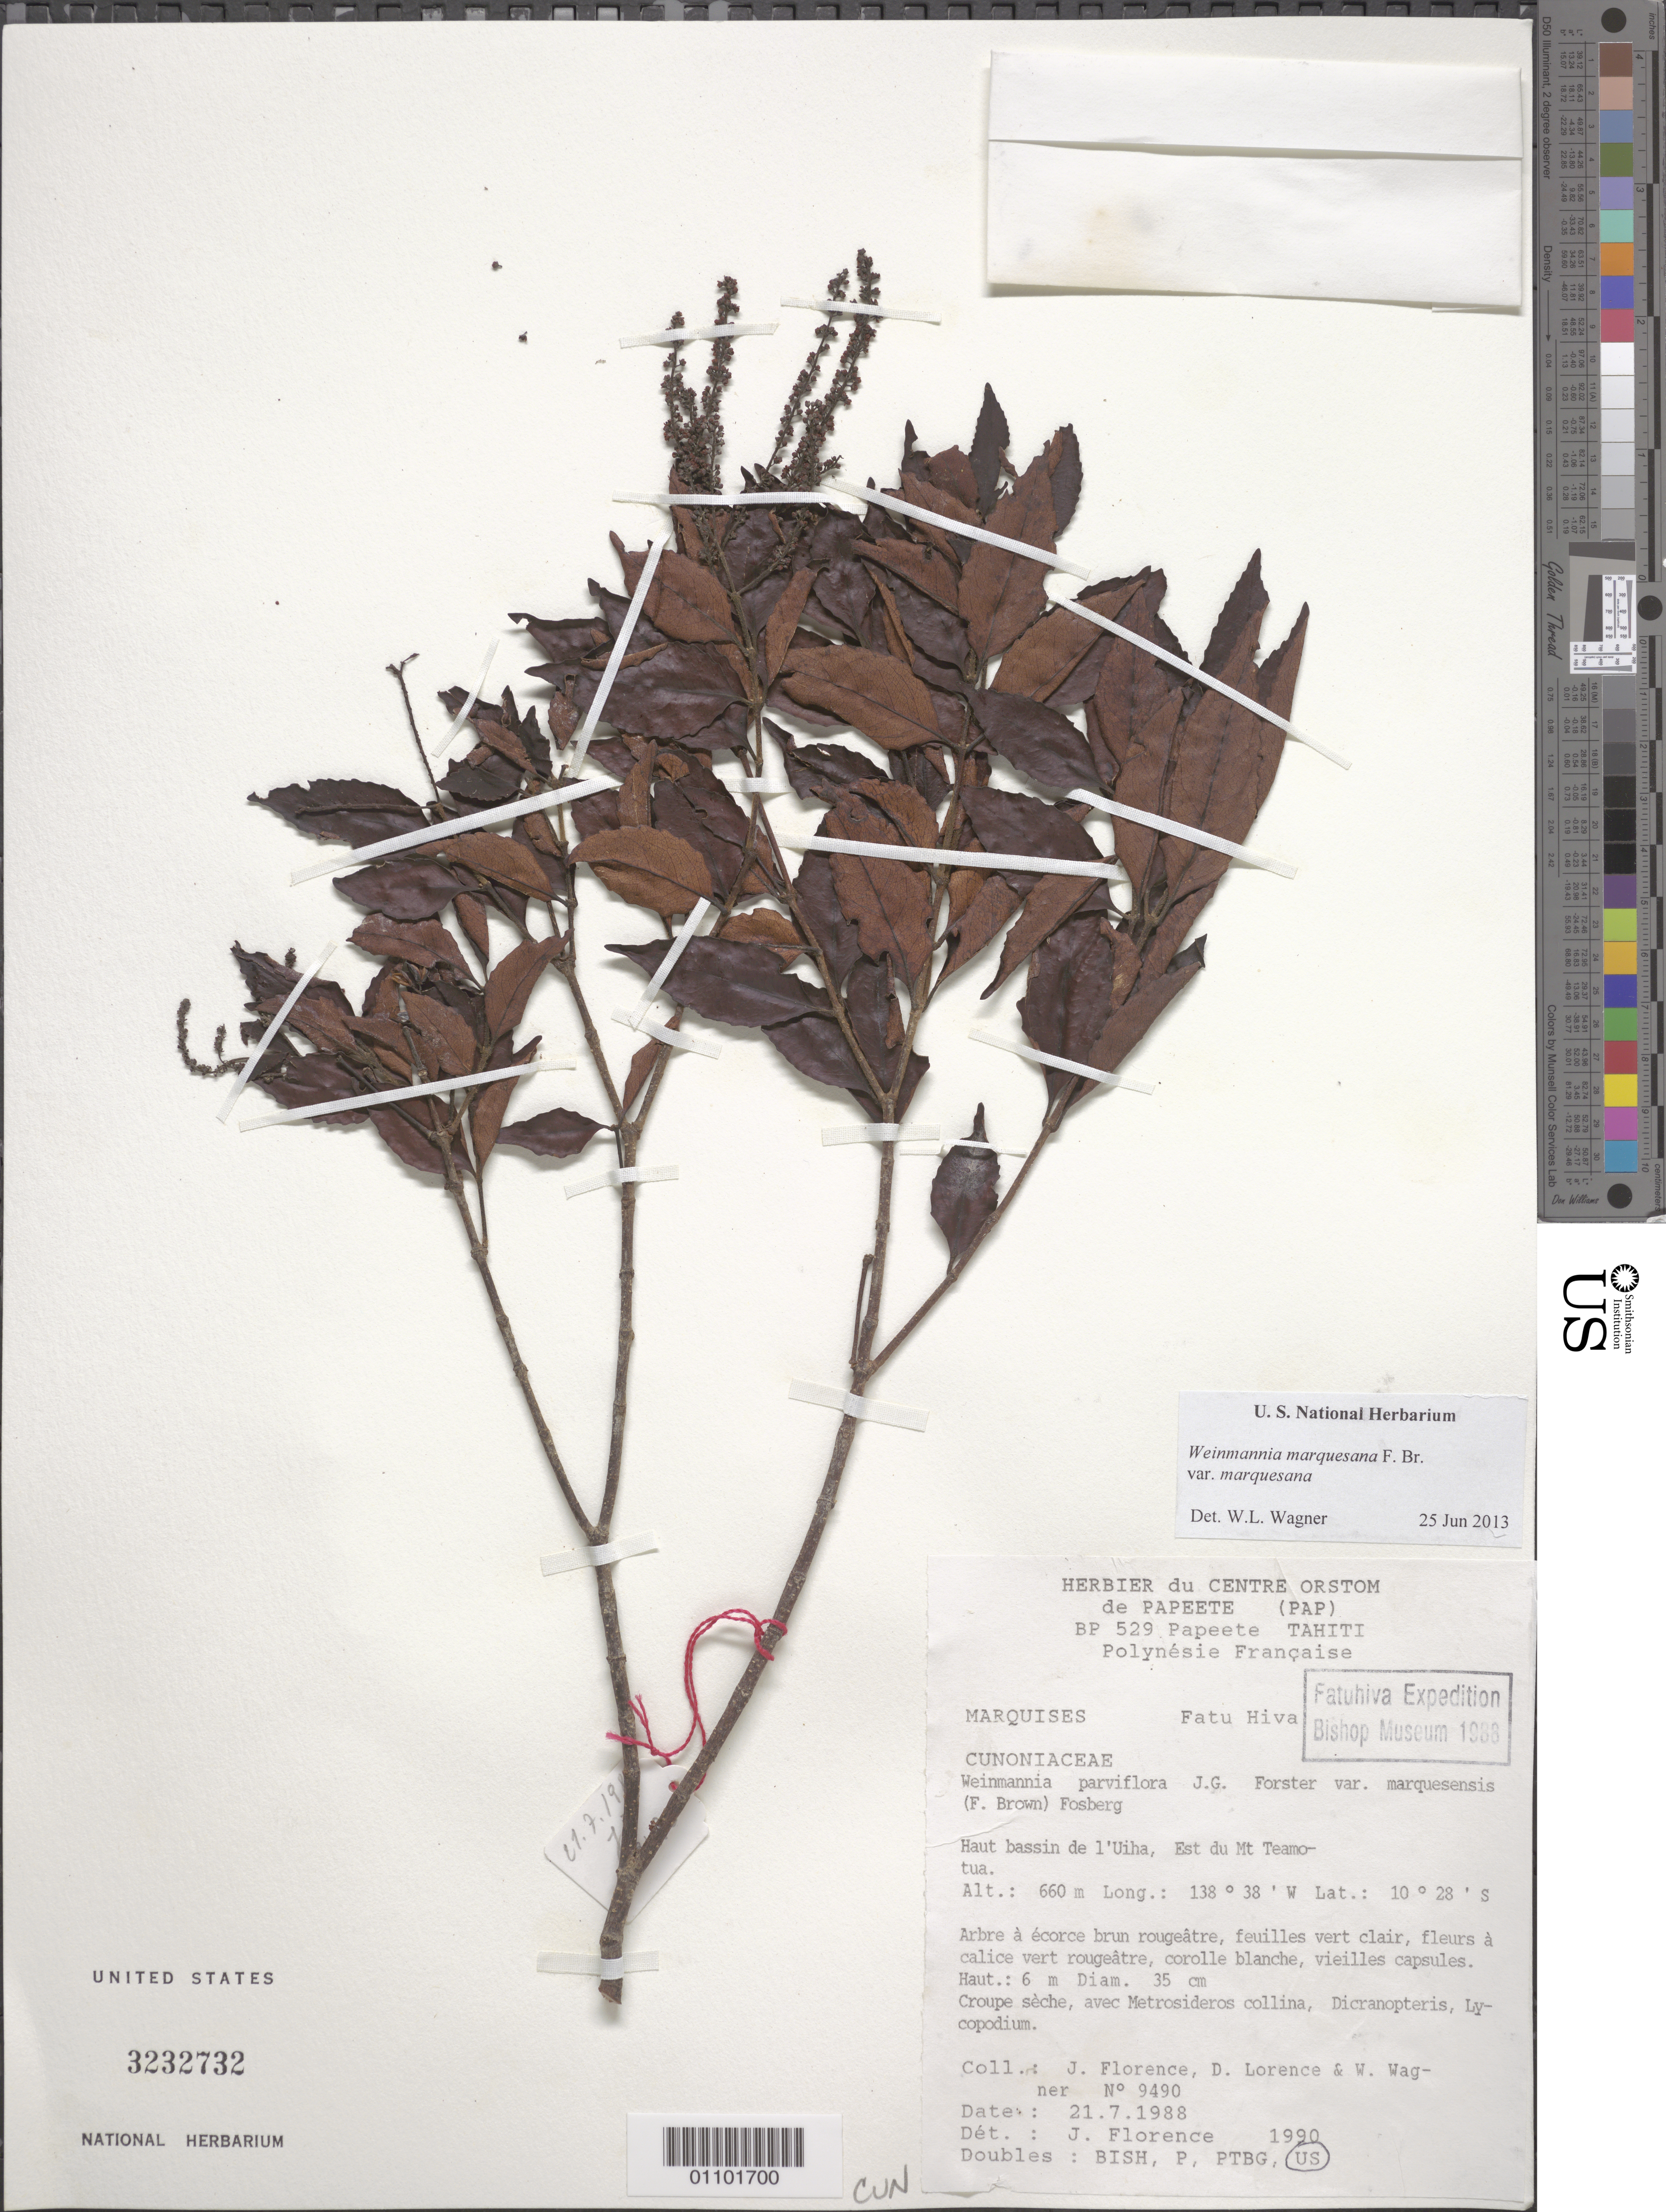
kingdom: Plantae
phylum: Tracheophyta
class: Magnoliopsida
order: Oxalidales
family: Cunoniaceae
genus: Pterophylla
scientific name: Pterophylla marquesana var. marquesana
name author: (F. Br.) Pillon & H.C. Hopkins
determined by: Wagner, W. L., (BOT), Smithsonian Institution - National Museum of Natural History (UNITED STATES)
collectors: J. Florence, D. Lorence & W. L. Wagner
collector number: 9490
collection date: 1988-07-21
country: French Polynesia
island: Fatu Hiva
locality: Haut bassin de l'Uiha, E du Mt. Teamotua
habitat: Croupe sèche, avec Metrosideros collina, Dicranopteris, Lycopodium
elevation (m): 660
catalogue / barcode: US 3232732